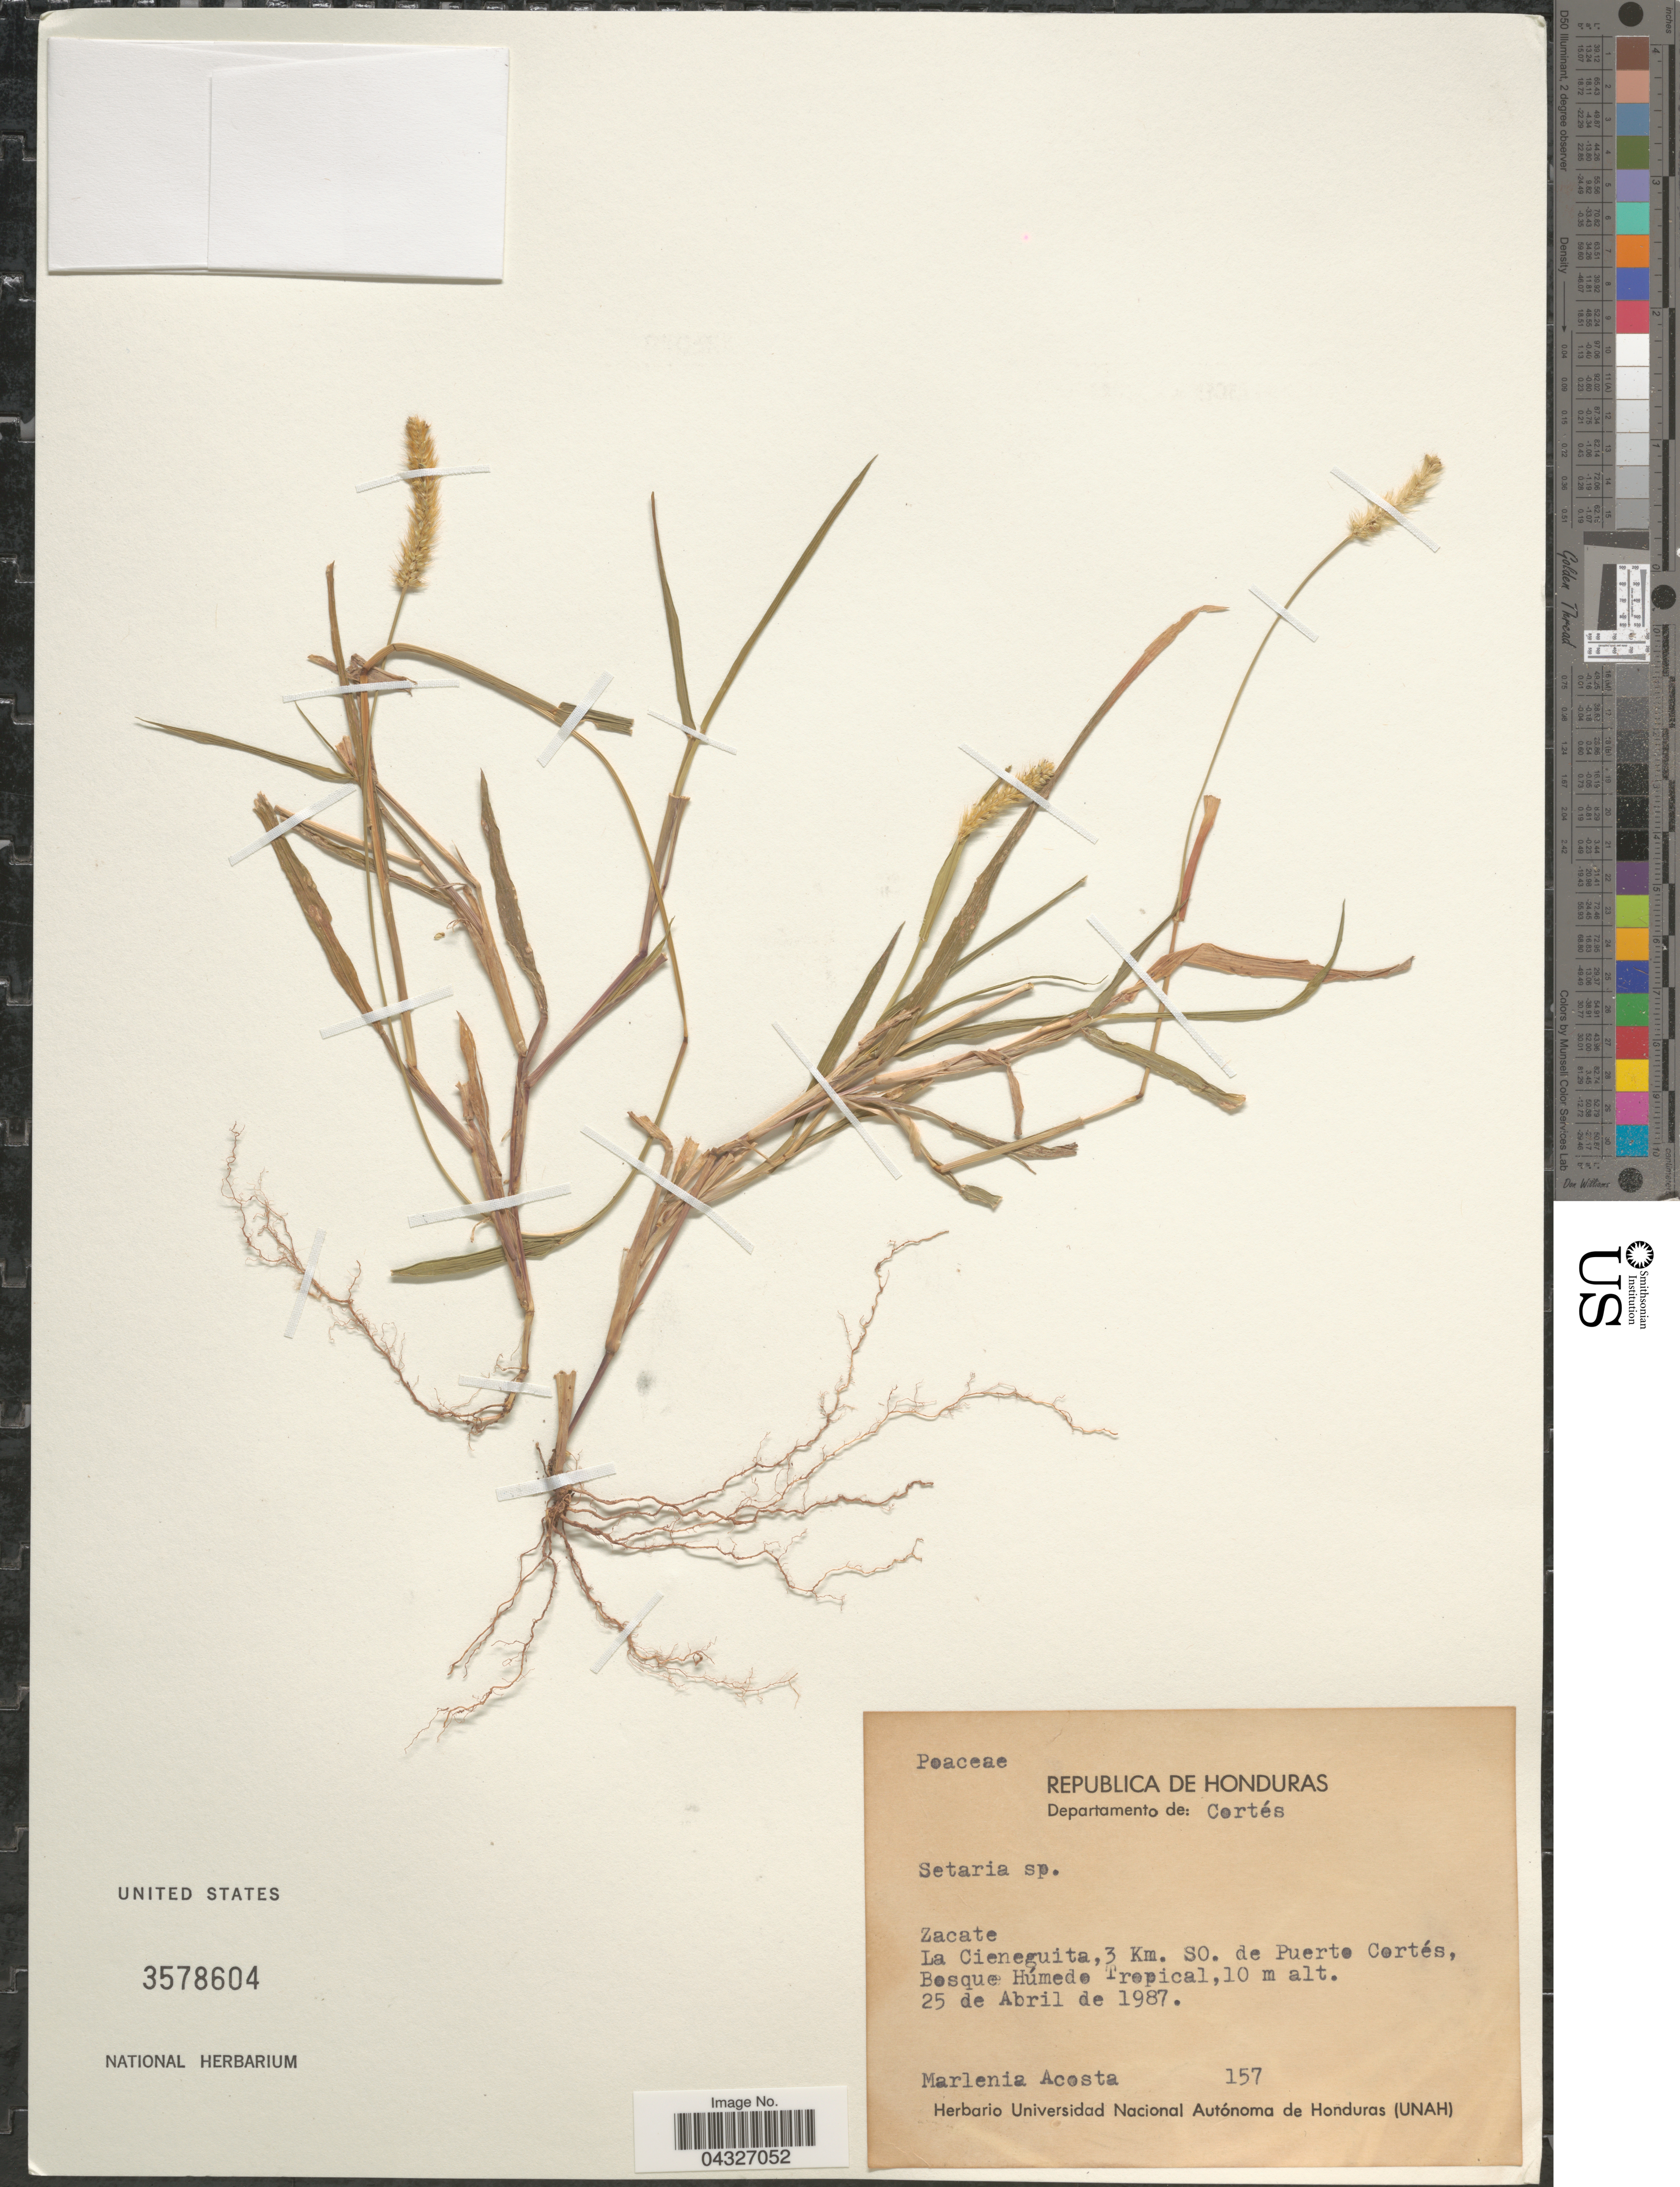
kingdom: Plantae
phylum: Tracheophyta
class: Liliopsida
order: Poales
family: Poaceae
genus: Setaria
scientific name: Setaria sp.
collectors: M. Acosta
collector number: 157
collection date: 1987-04-25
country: Honduras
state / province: Cortes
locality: Republica de Honduras. Departamento de: Cortés. Zacate. La Cieneguita,3 Km. SO. de Puerto Cortés, Bosque Húmedo Tropical.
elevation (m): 10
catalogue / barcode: US 3578604